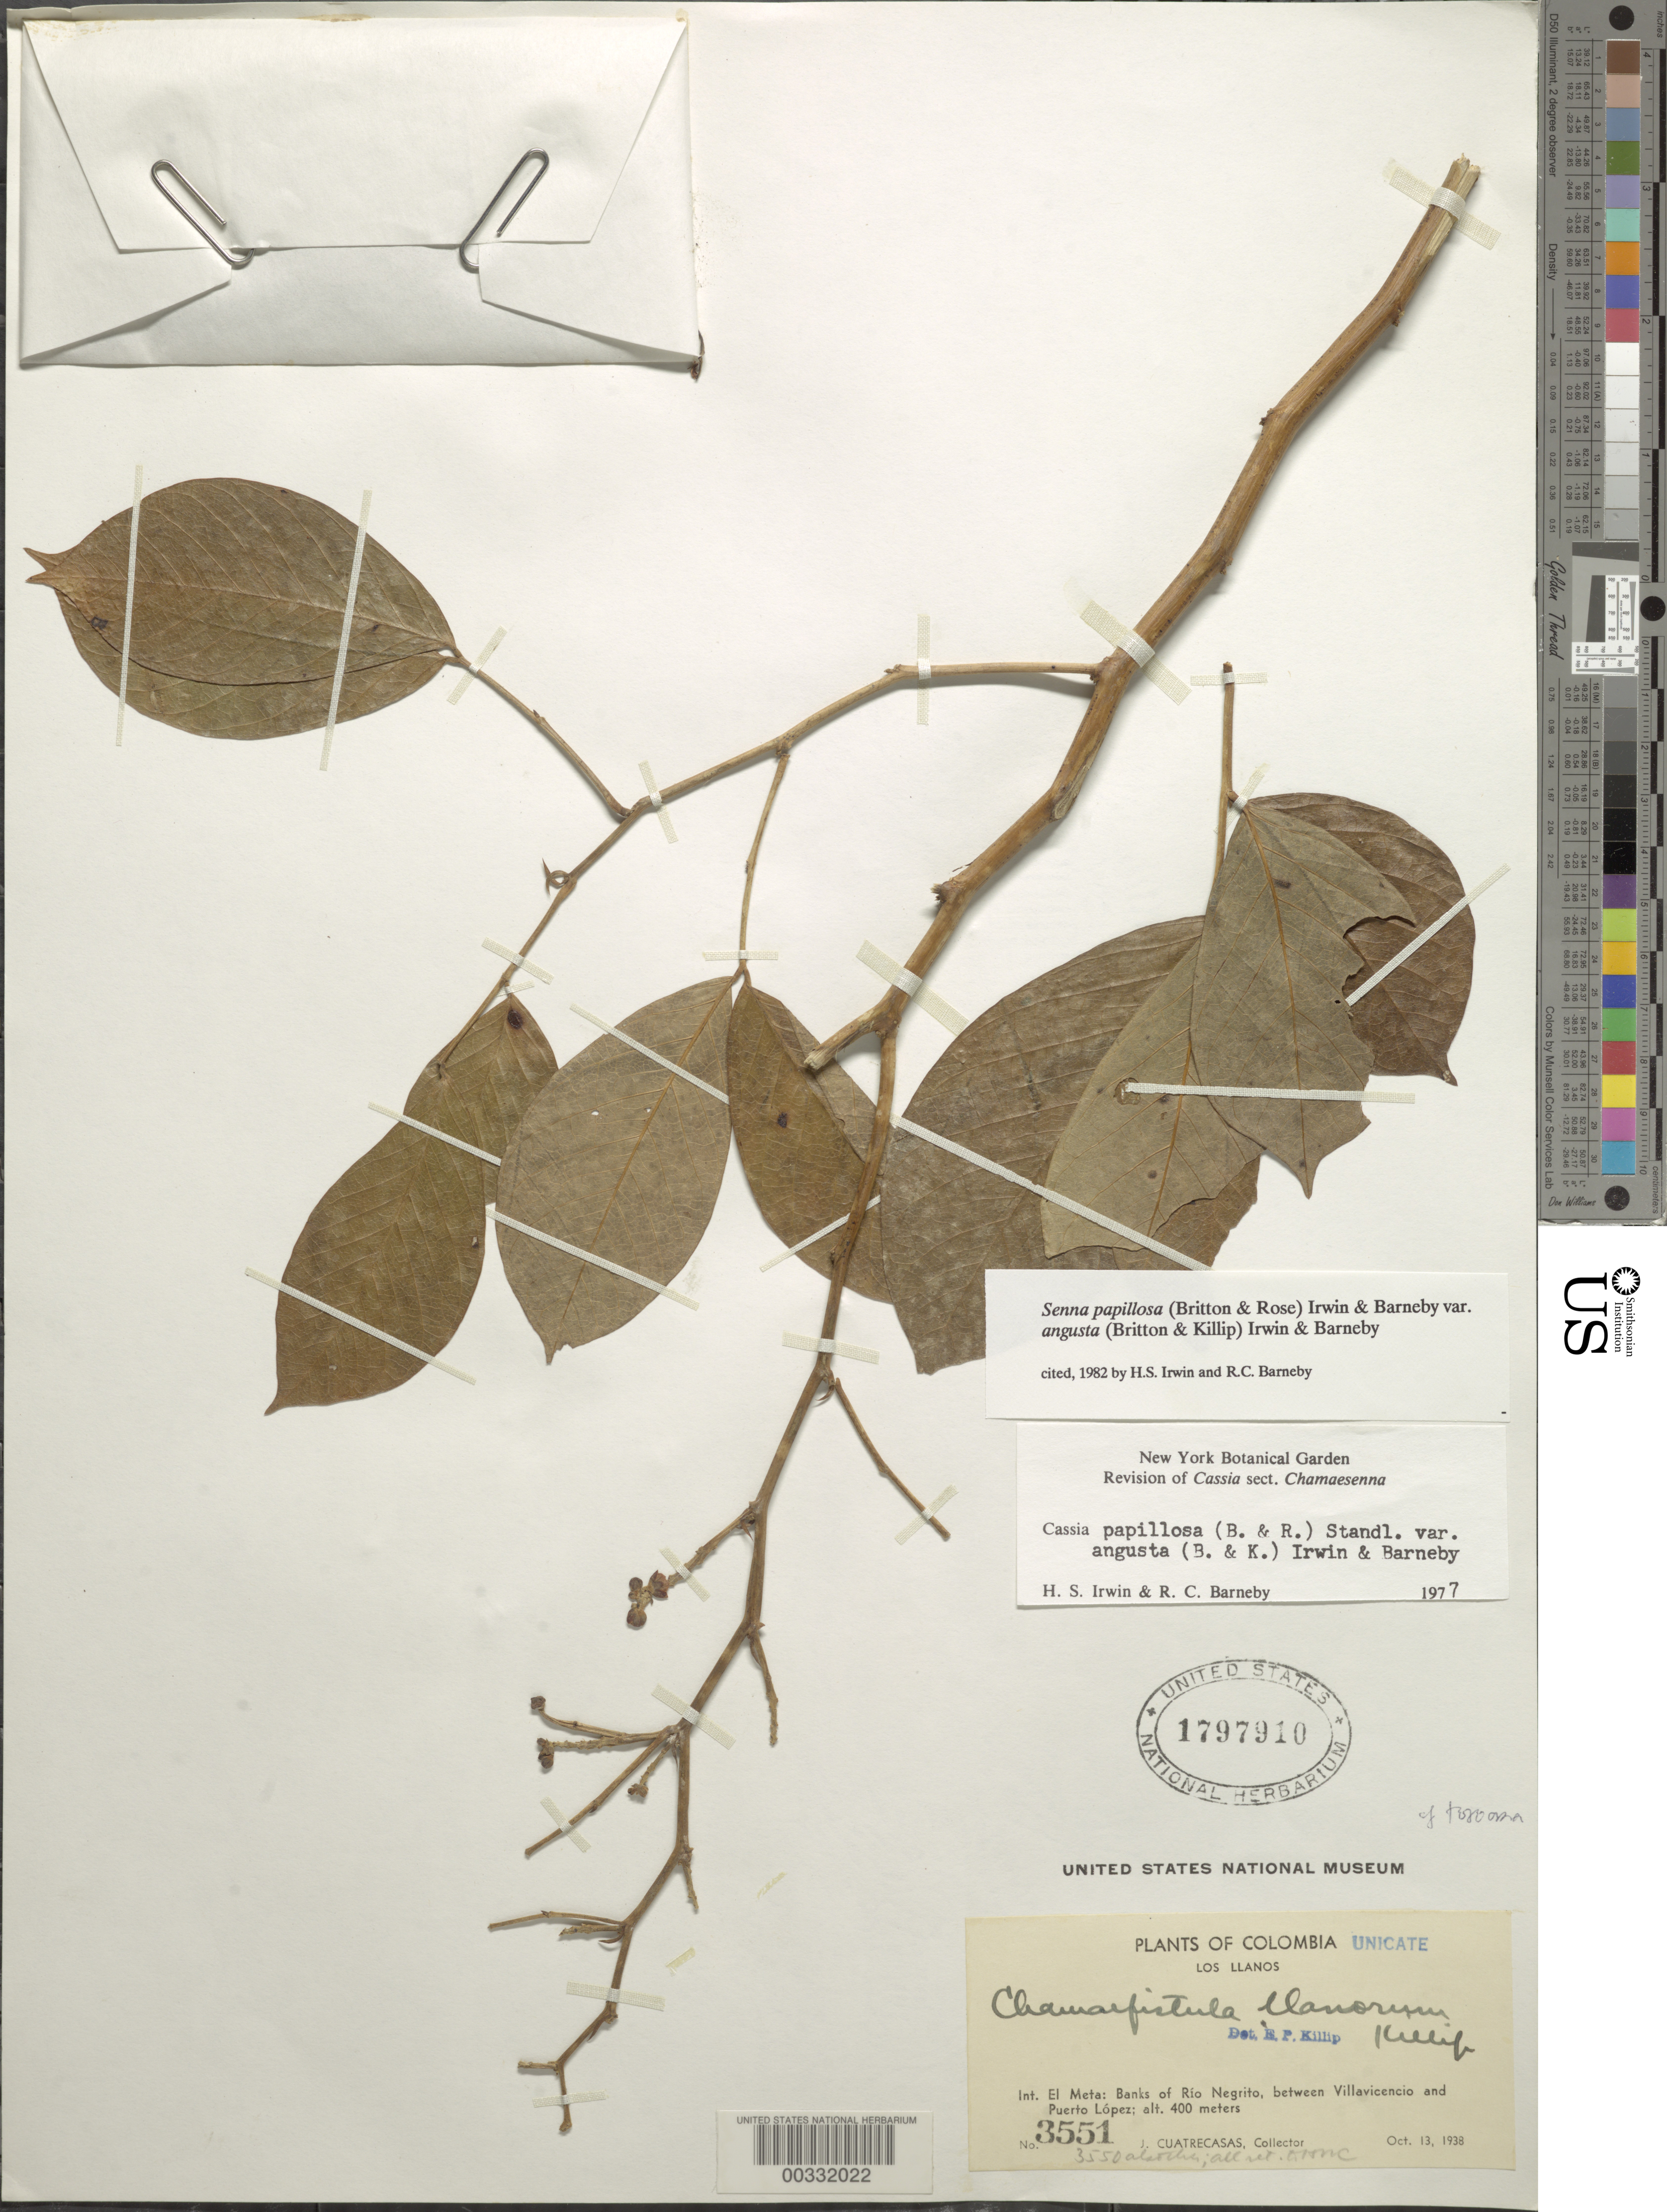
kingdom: Plantae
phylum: Tracheophyta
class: Magnoliopsida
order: Fabales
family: Fabaceae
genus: Senna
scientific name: Senna papillosa var. angusta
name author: (Britton & Killip) H.S. Irwin & Barneby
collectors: J. Cuatrecasas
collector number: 3551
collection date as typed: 13 Oct 1938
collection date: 1938-10-13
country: Colombia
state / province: Meta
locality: Banks of the Rio Nigrito, between Villa Vicencia and Puerto Lopez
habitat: River banks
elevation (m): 400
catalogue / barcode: US 1797910